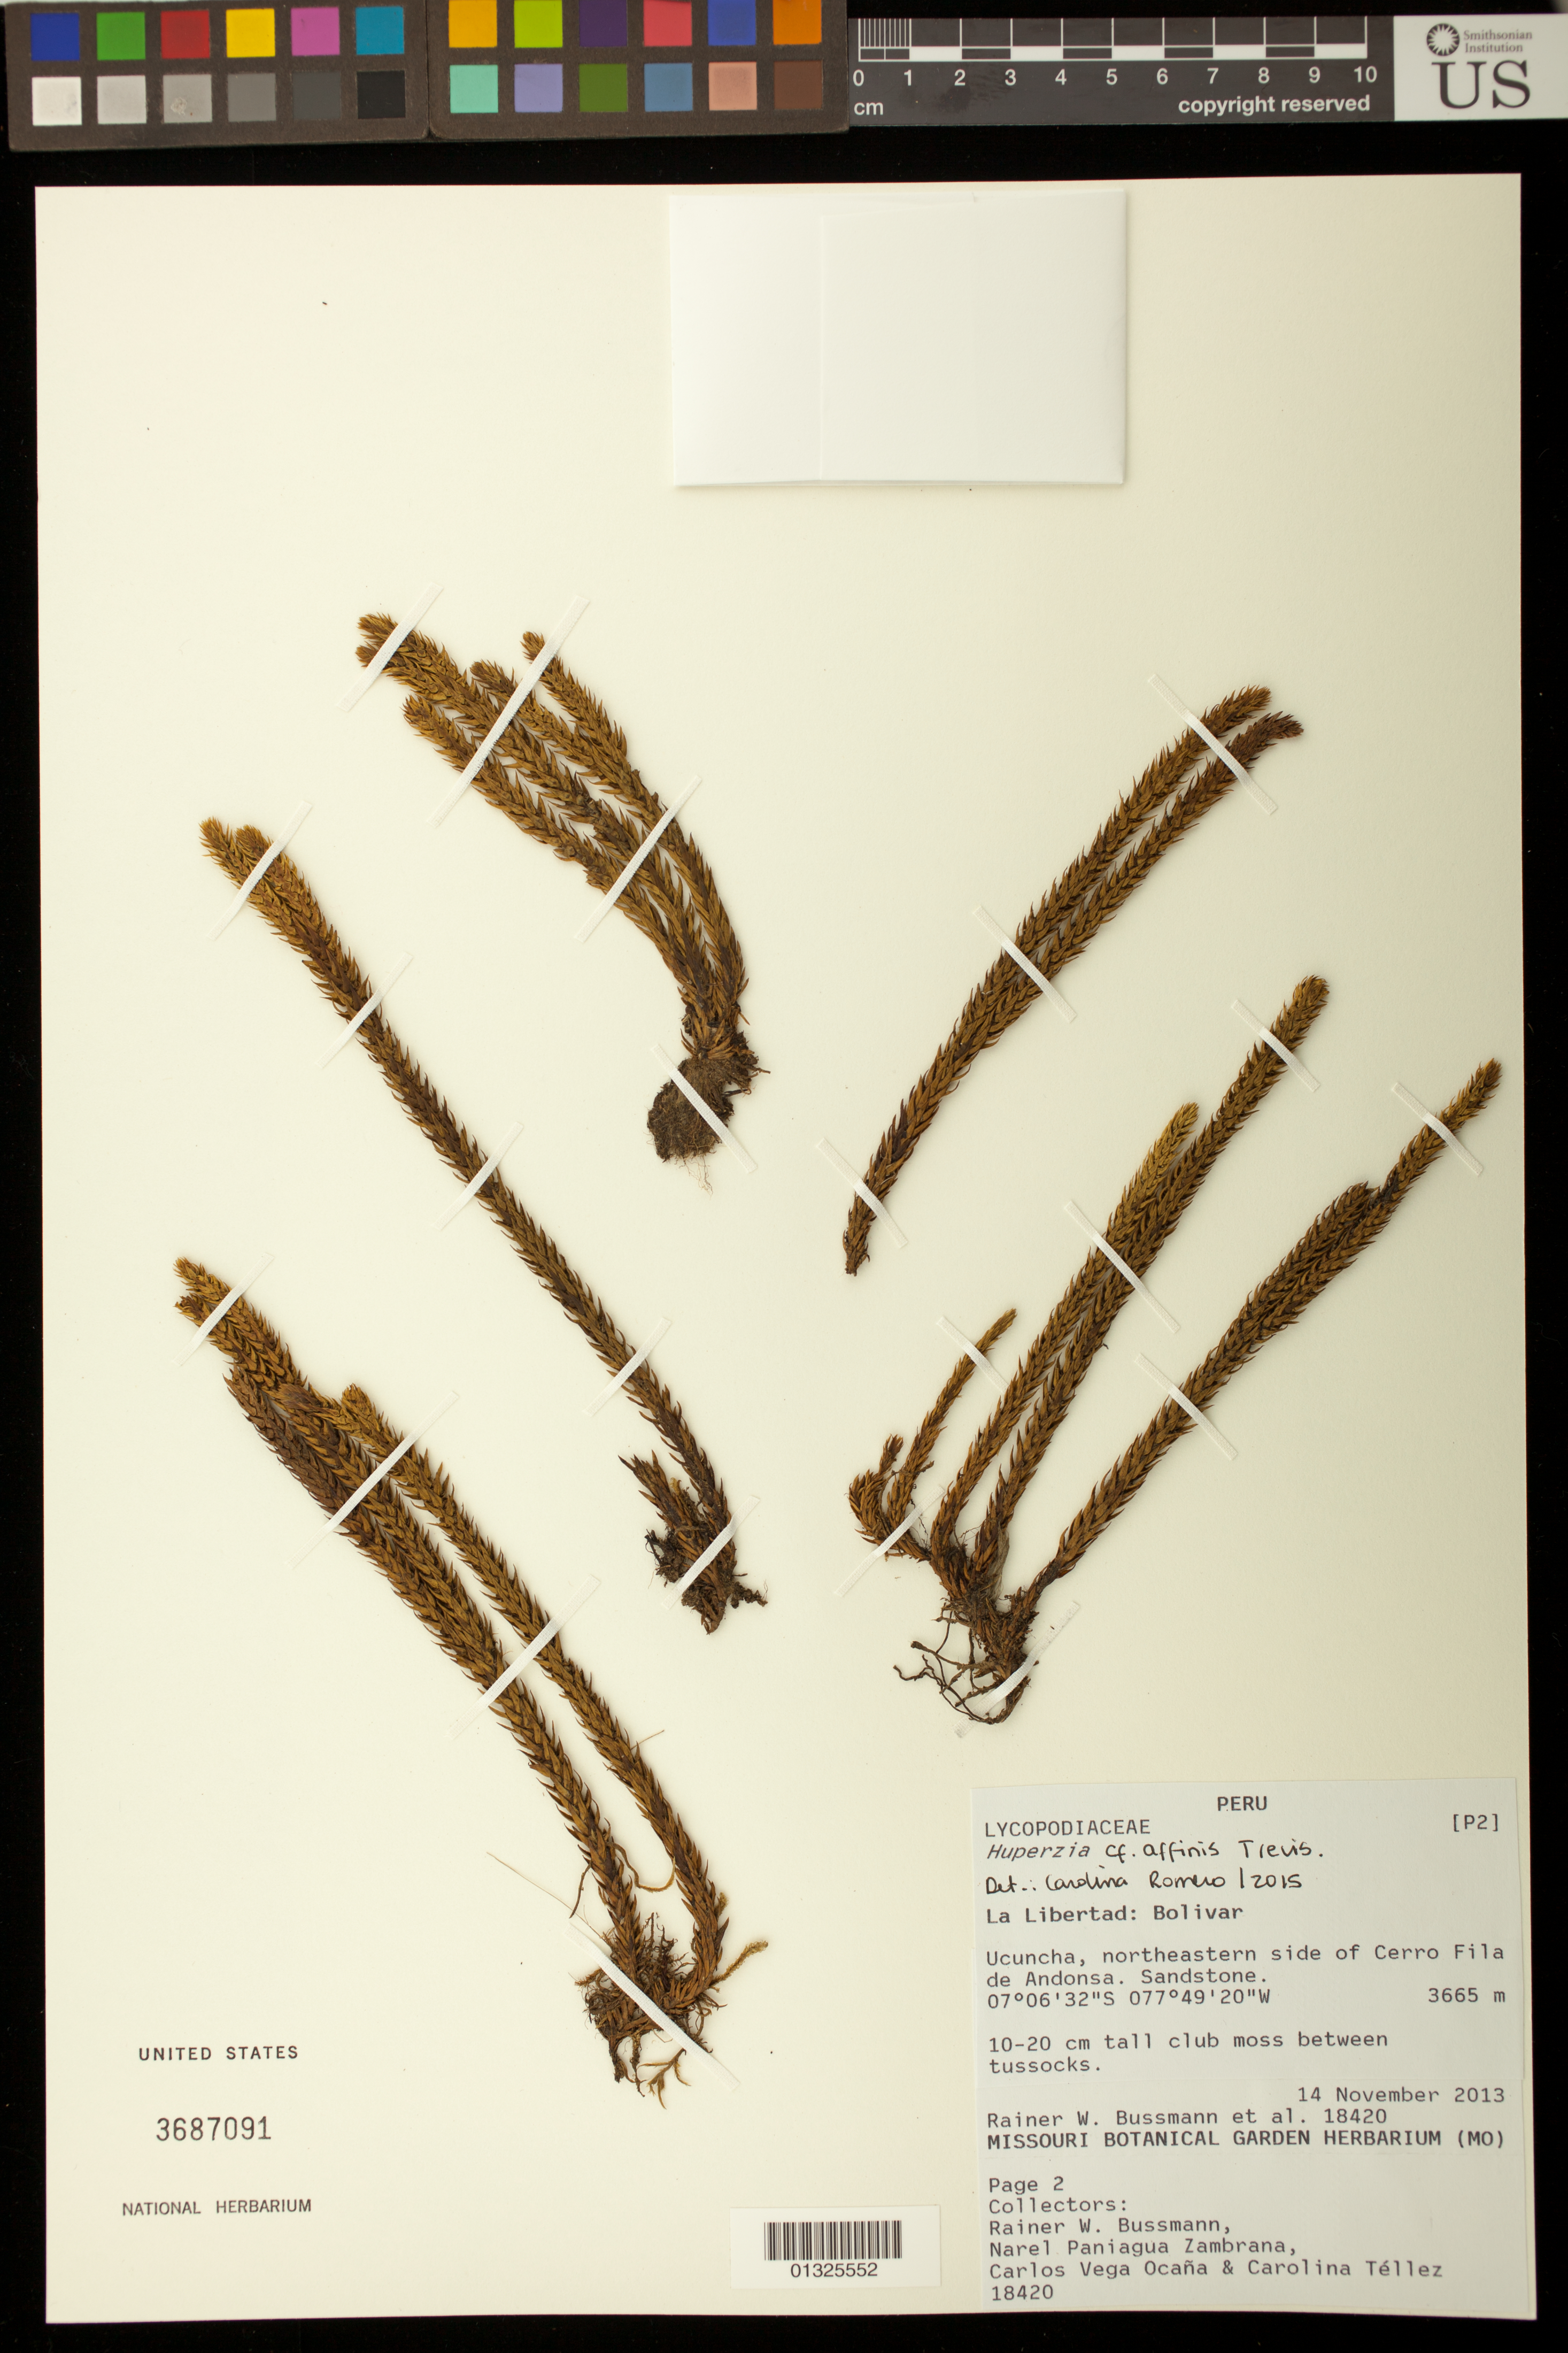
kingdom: Plantae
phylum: Tracheophyta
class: Lycopodiopsida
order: Lycopodiales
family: Lycopodiaceae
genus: Phlegmariurus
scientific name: Phlegmariurus affinis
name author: (Trevis.) B. Øllg.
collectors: R. W. Bussmann, N. Paniagua Zambrana, C. Vega Ocaña & C. Tellez-A.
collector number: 18420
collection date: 2013-11-14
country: Peru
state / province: La Libertad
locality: Bolivar, Ucuncha, northeastern side of Cerro Fila de Andonsa.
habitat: Sandstone.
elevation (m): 3665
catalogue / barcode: US 3687091